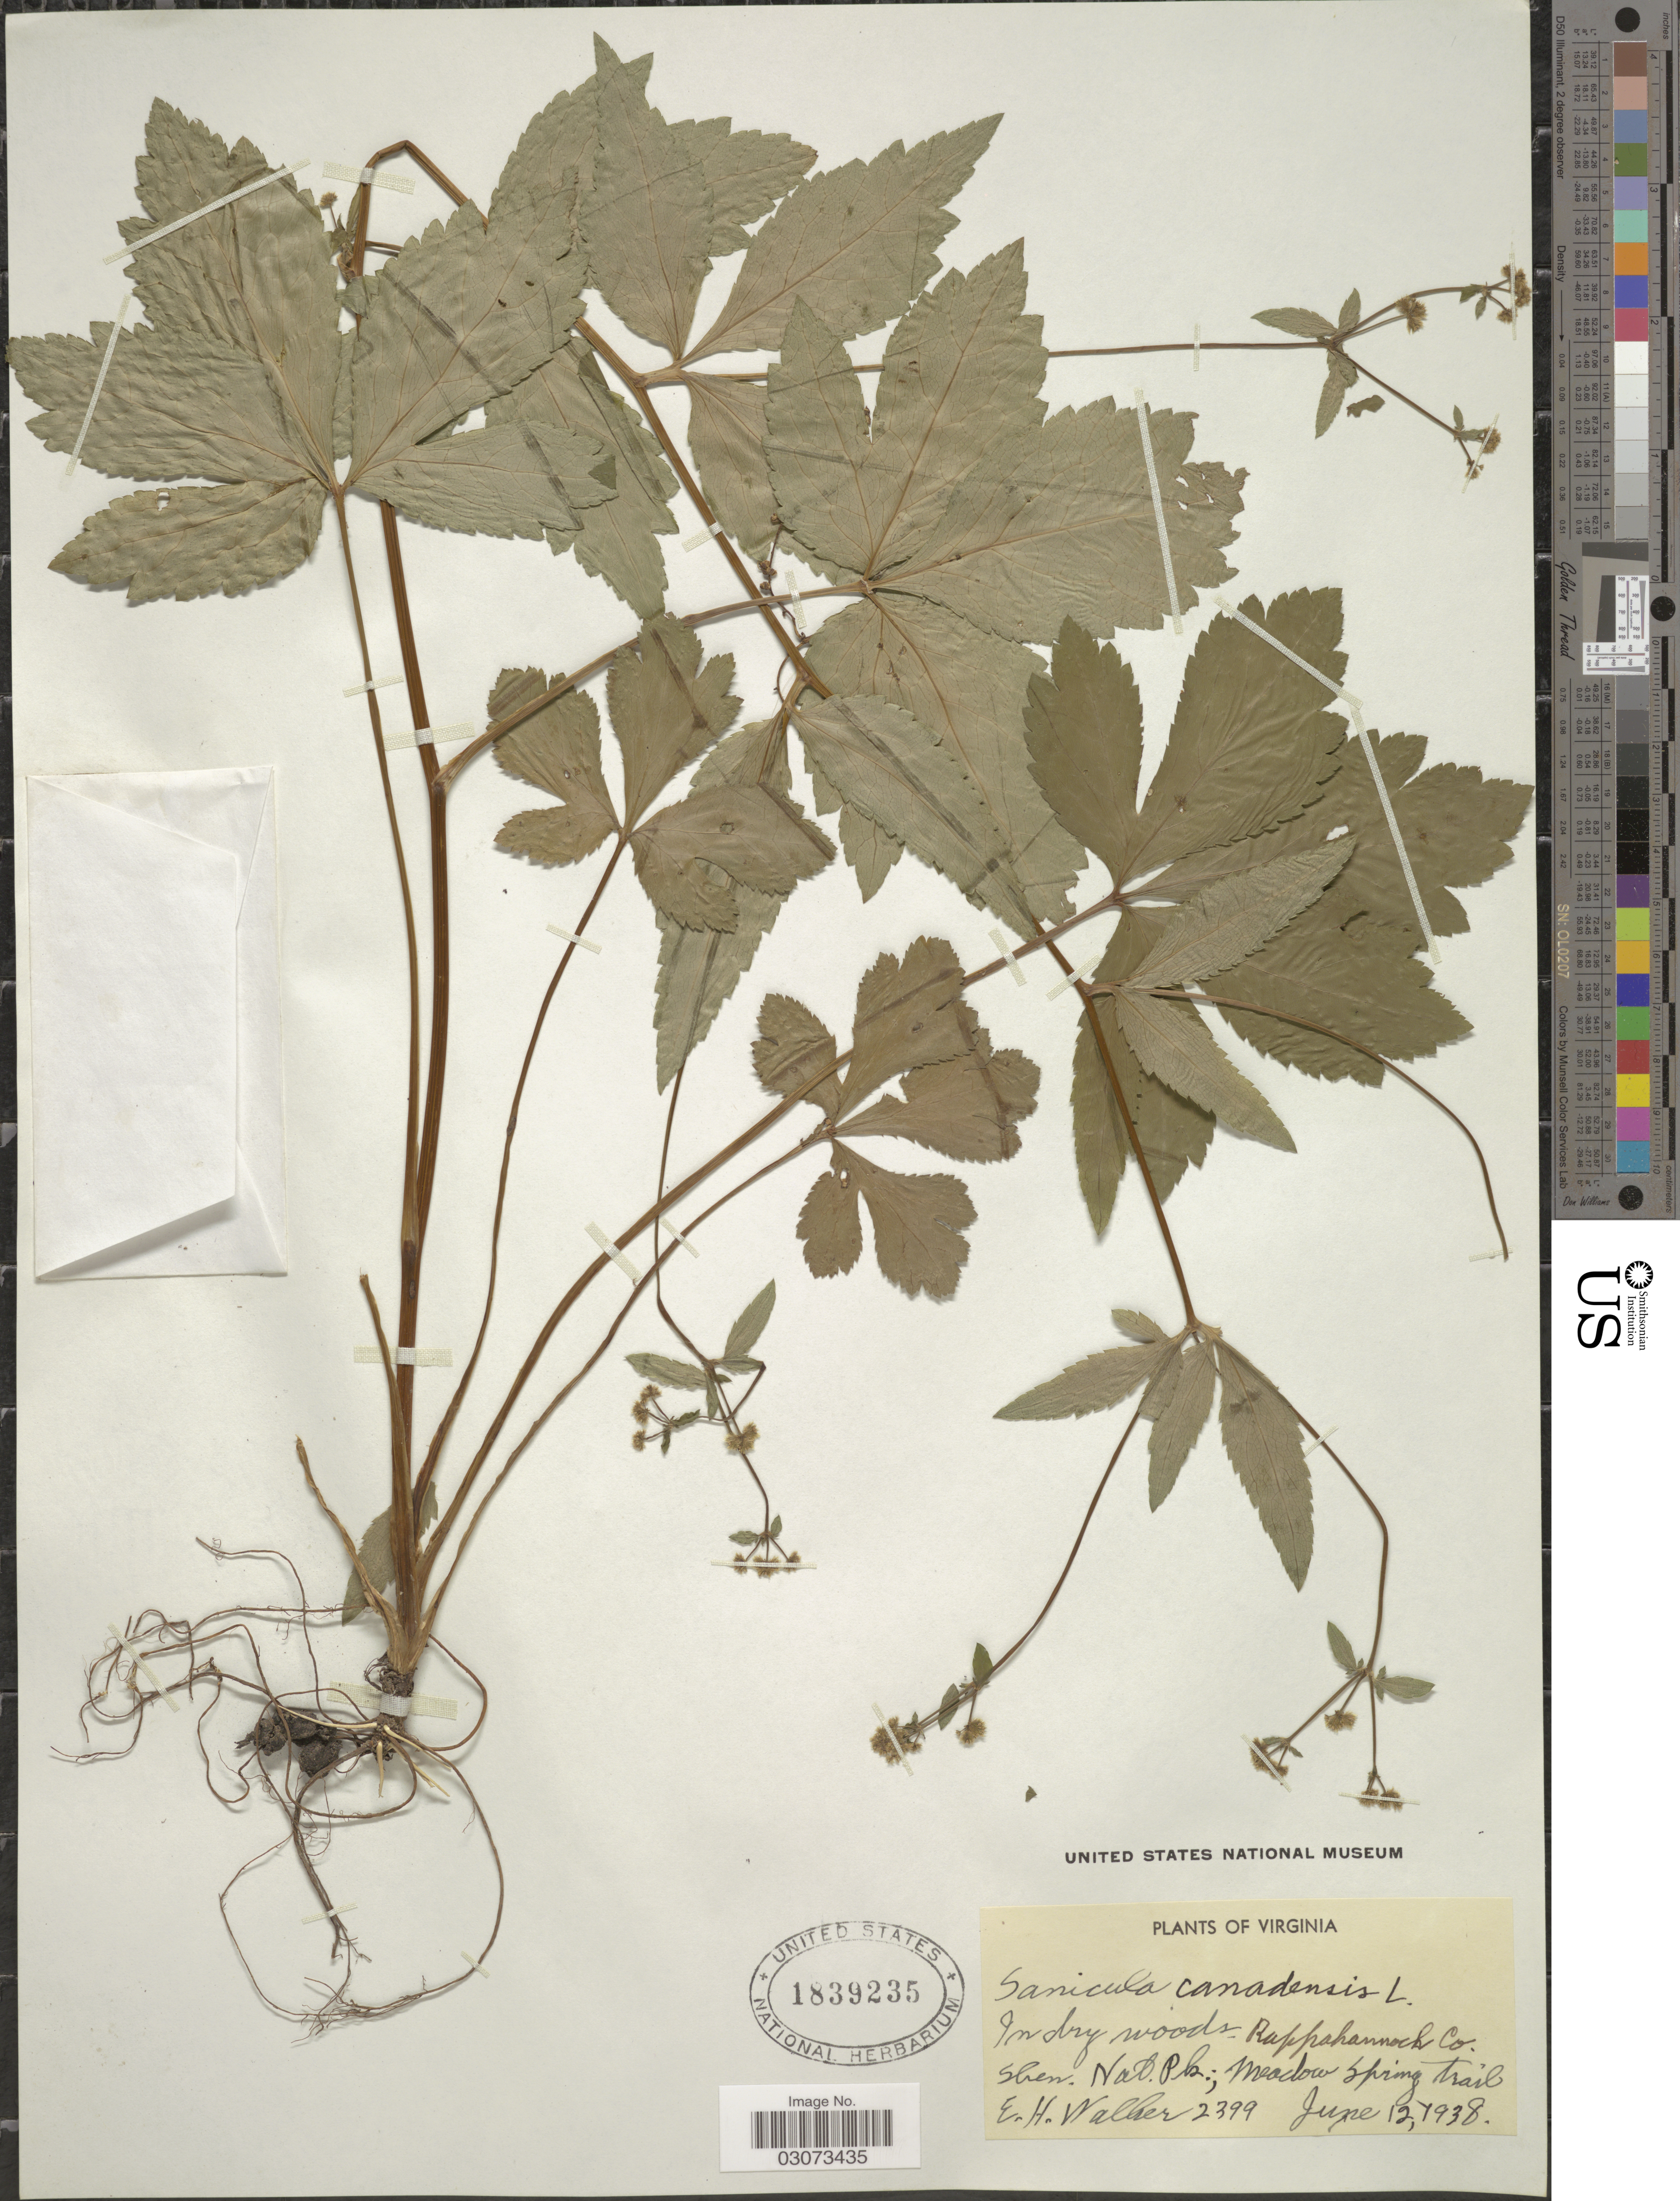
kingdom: Plantae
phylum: Tracheophyta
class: Magnoliopsida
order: Apiales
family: Apiaceae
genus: Sanicula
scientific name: Sanicula canadensis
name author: L.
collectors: E. H. Walker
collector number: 2399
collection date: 1938-06-12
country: United States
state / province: Virginia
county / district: Rappahannock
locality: Shen. Nat. Pk.; Meadow Spring trail.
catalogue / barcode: US 1839235